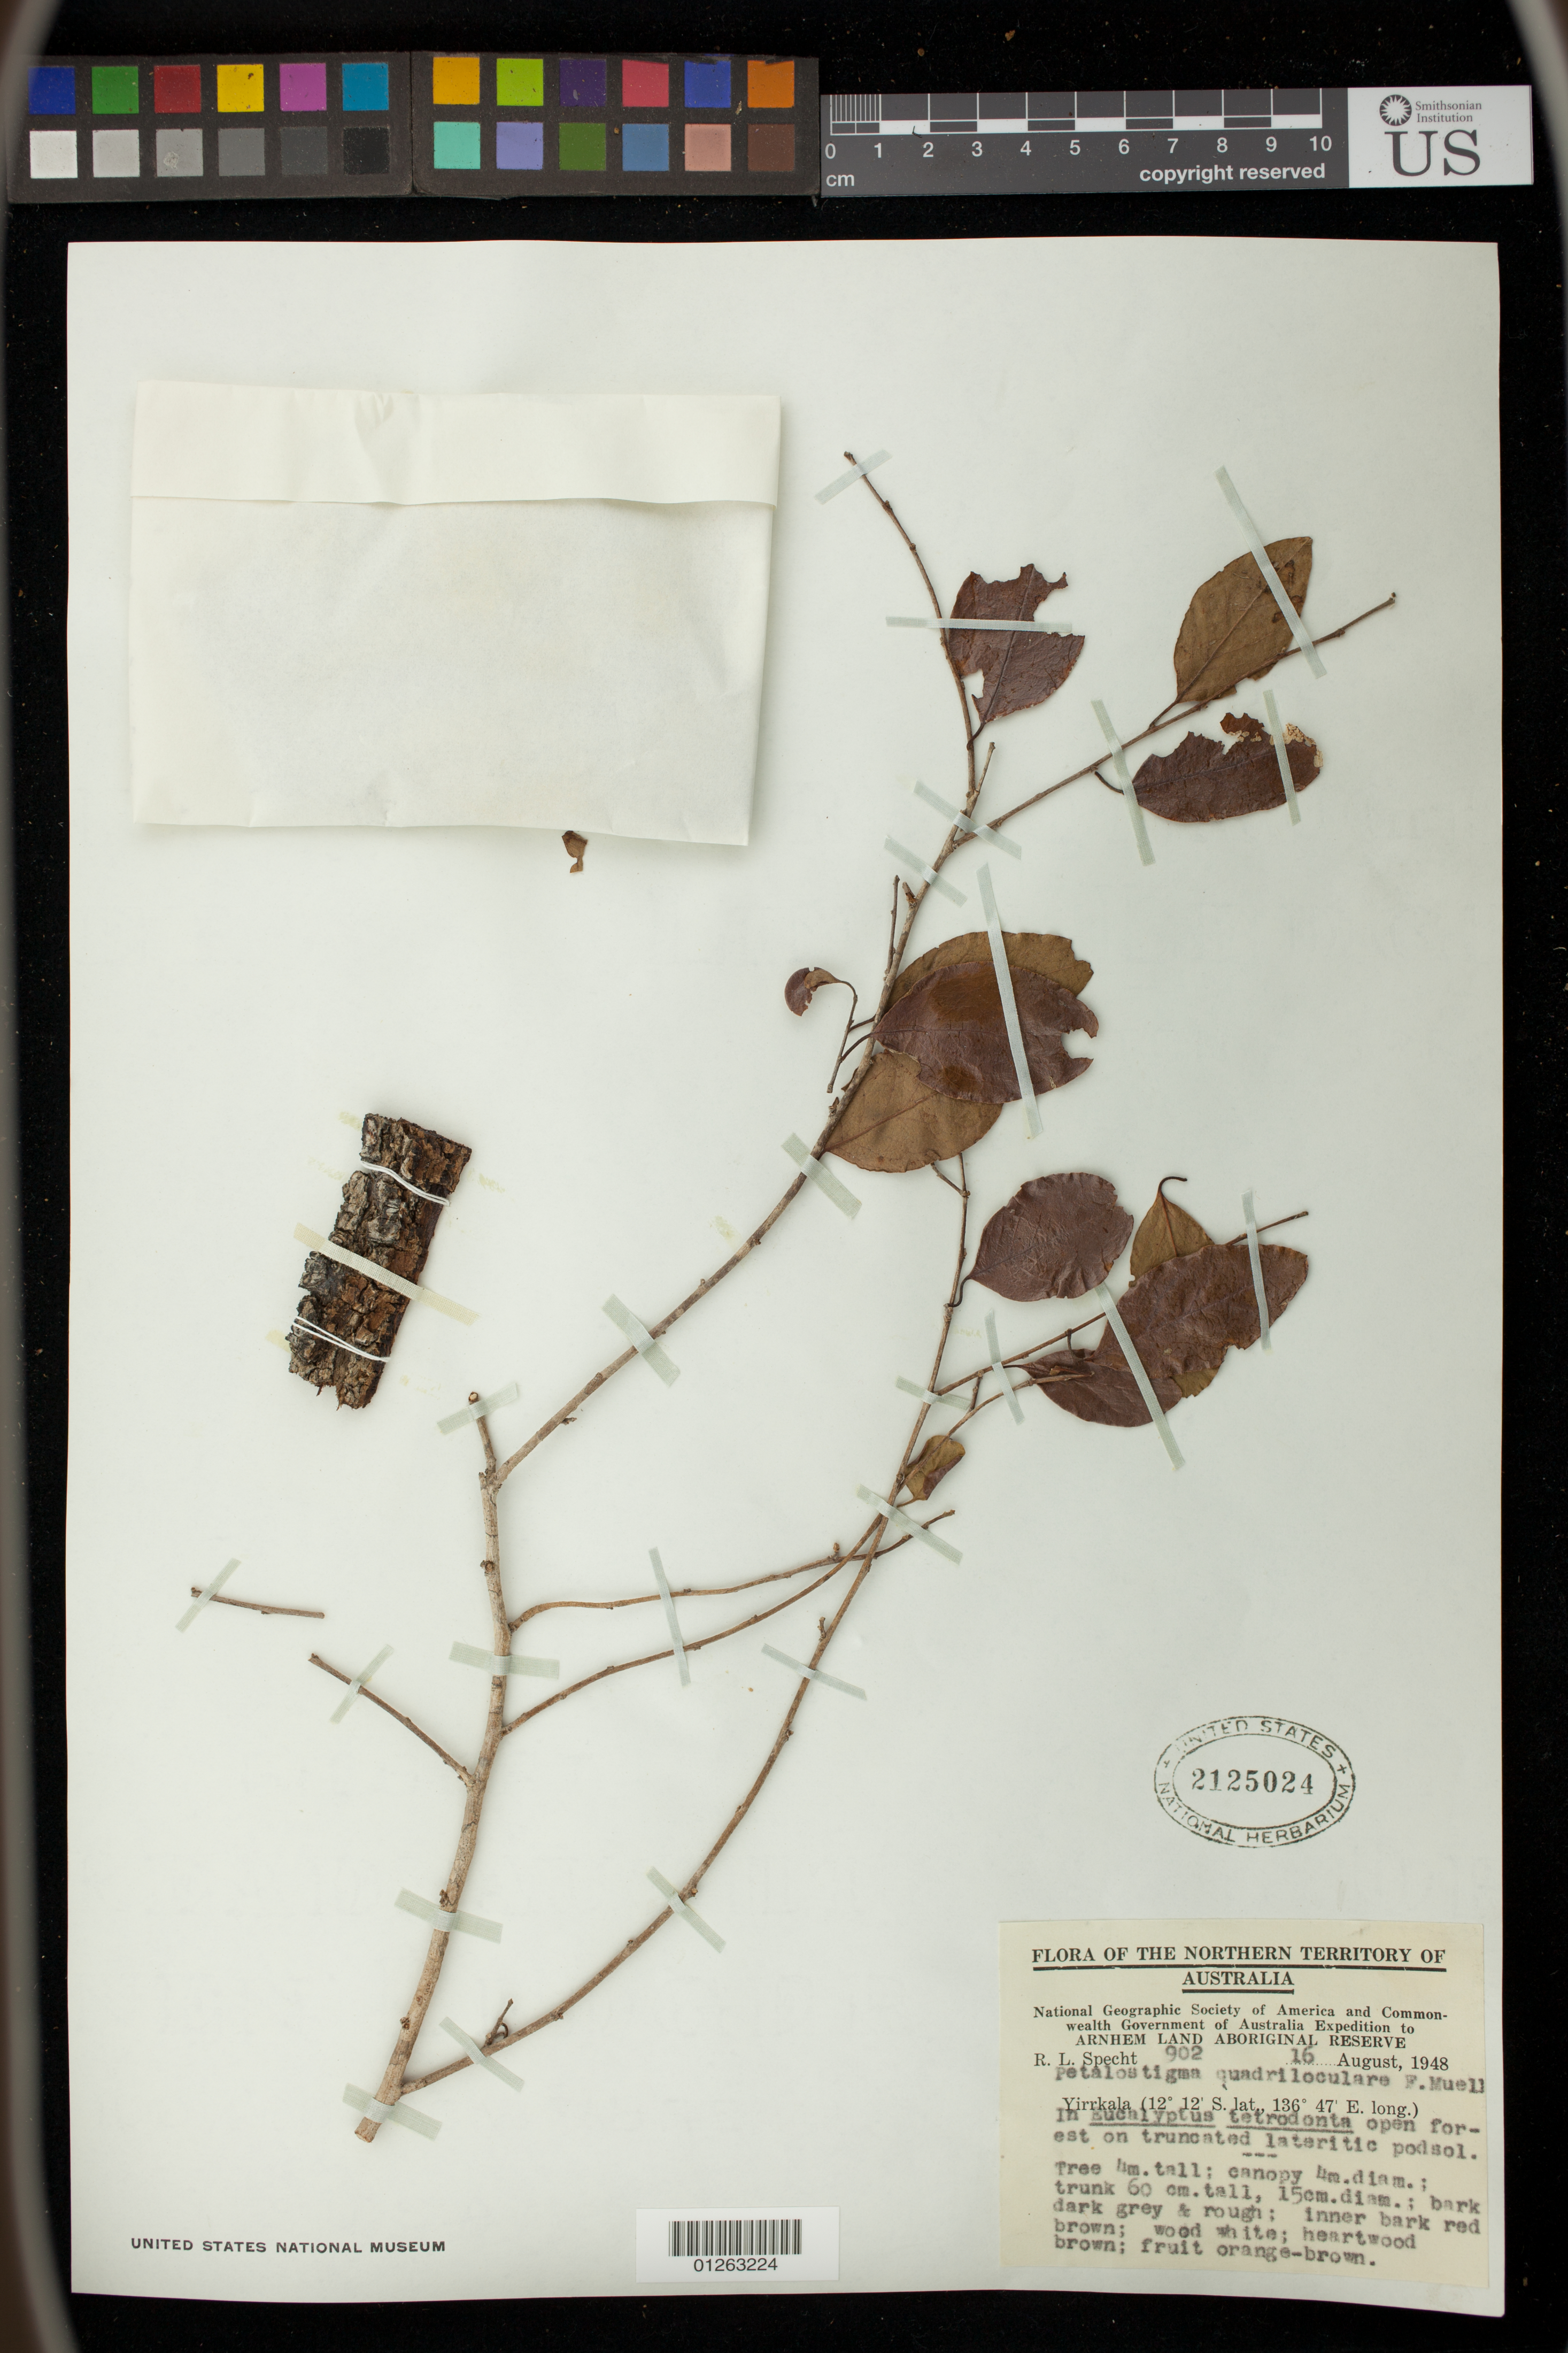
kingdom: Plantae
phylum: Tracheophyta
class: Magnoliopsida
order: Malpighiales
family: Picrodendraceae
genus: Petalostigma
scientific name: Petalostigma quadriloculare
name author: F. Muell.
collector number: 902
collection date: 1948-08-16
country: Australia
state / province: Northern Territory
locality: Yirrkala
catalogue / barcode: US 2125024